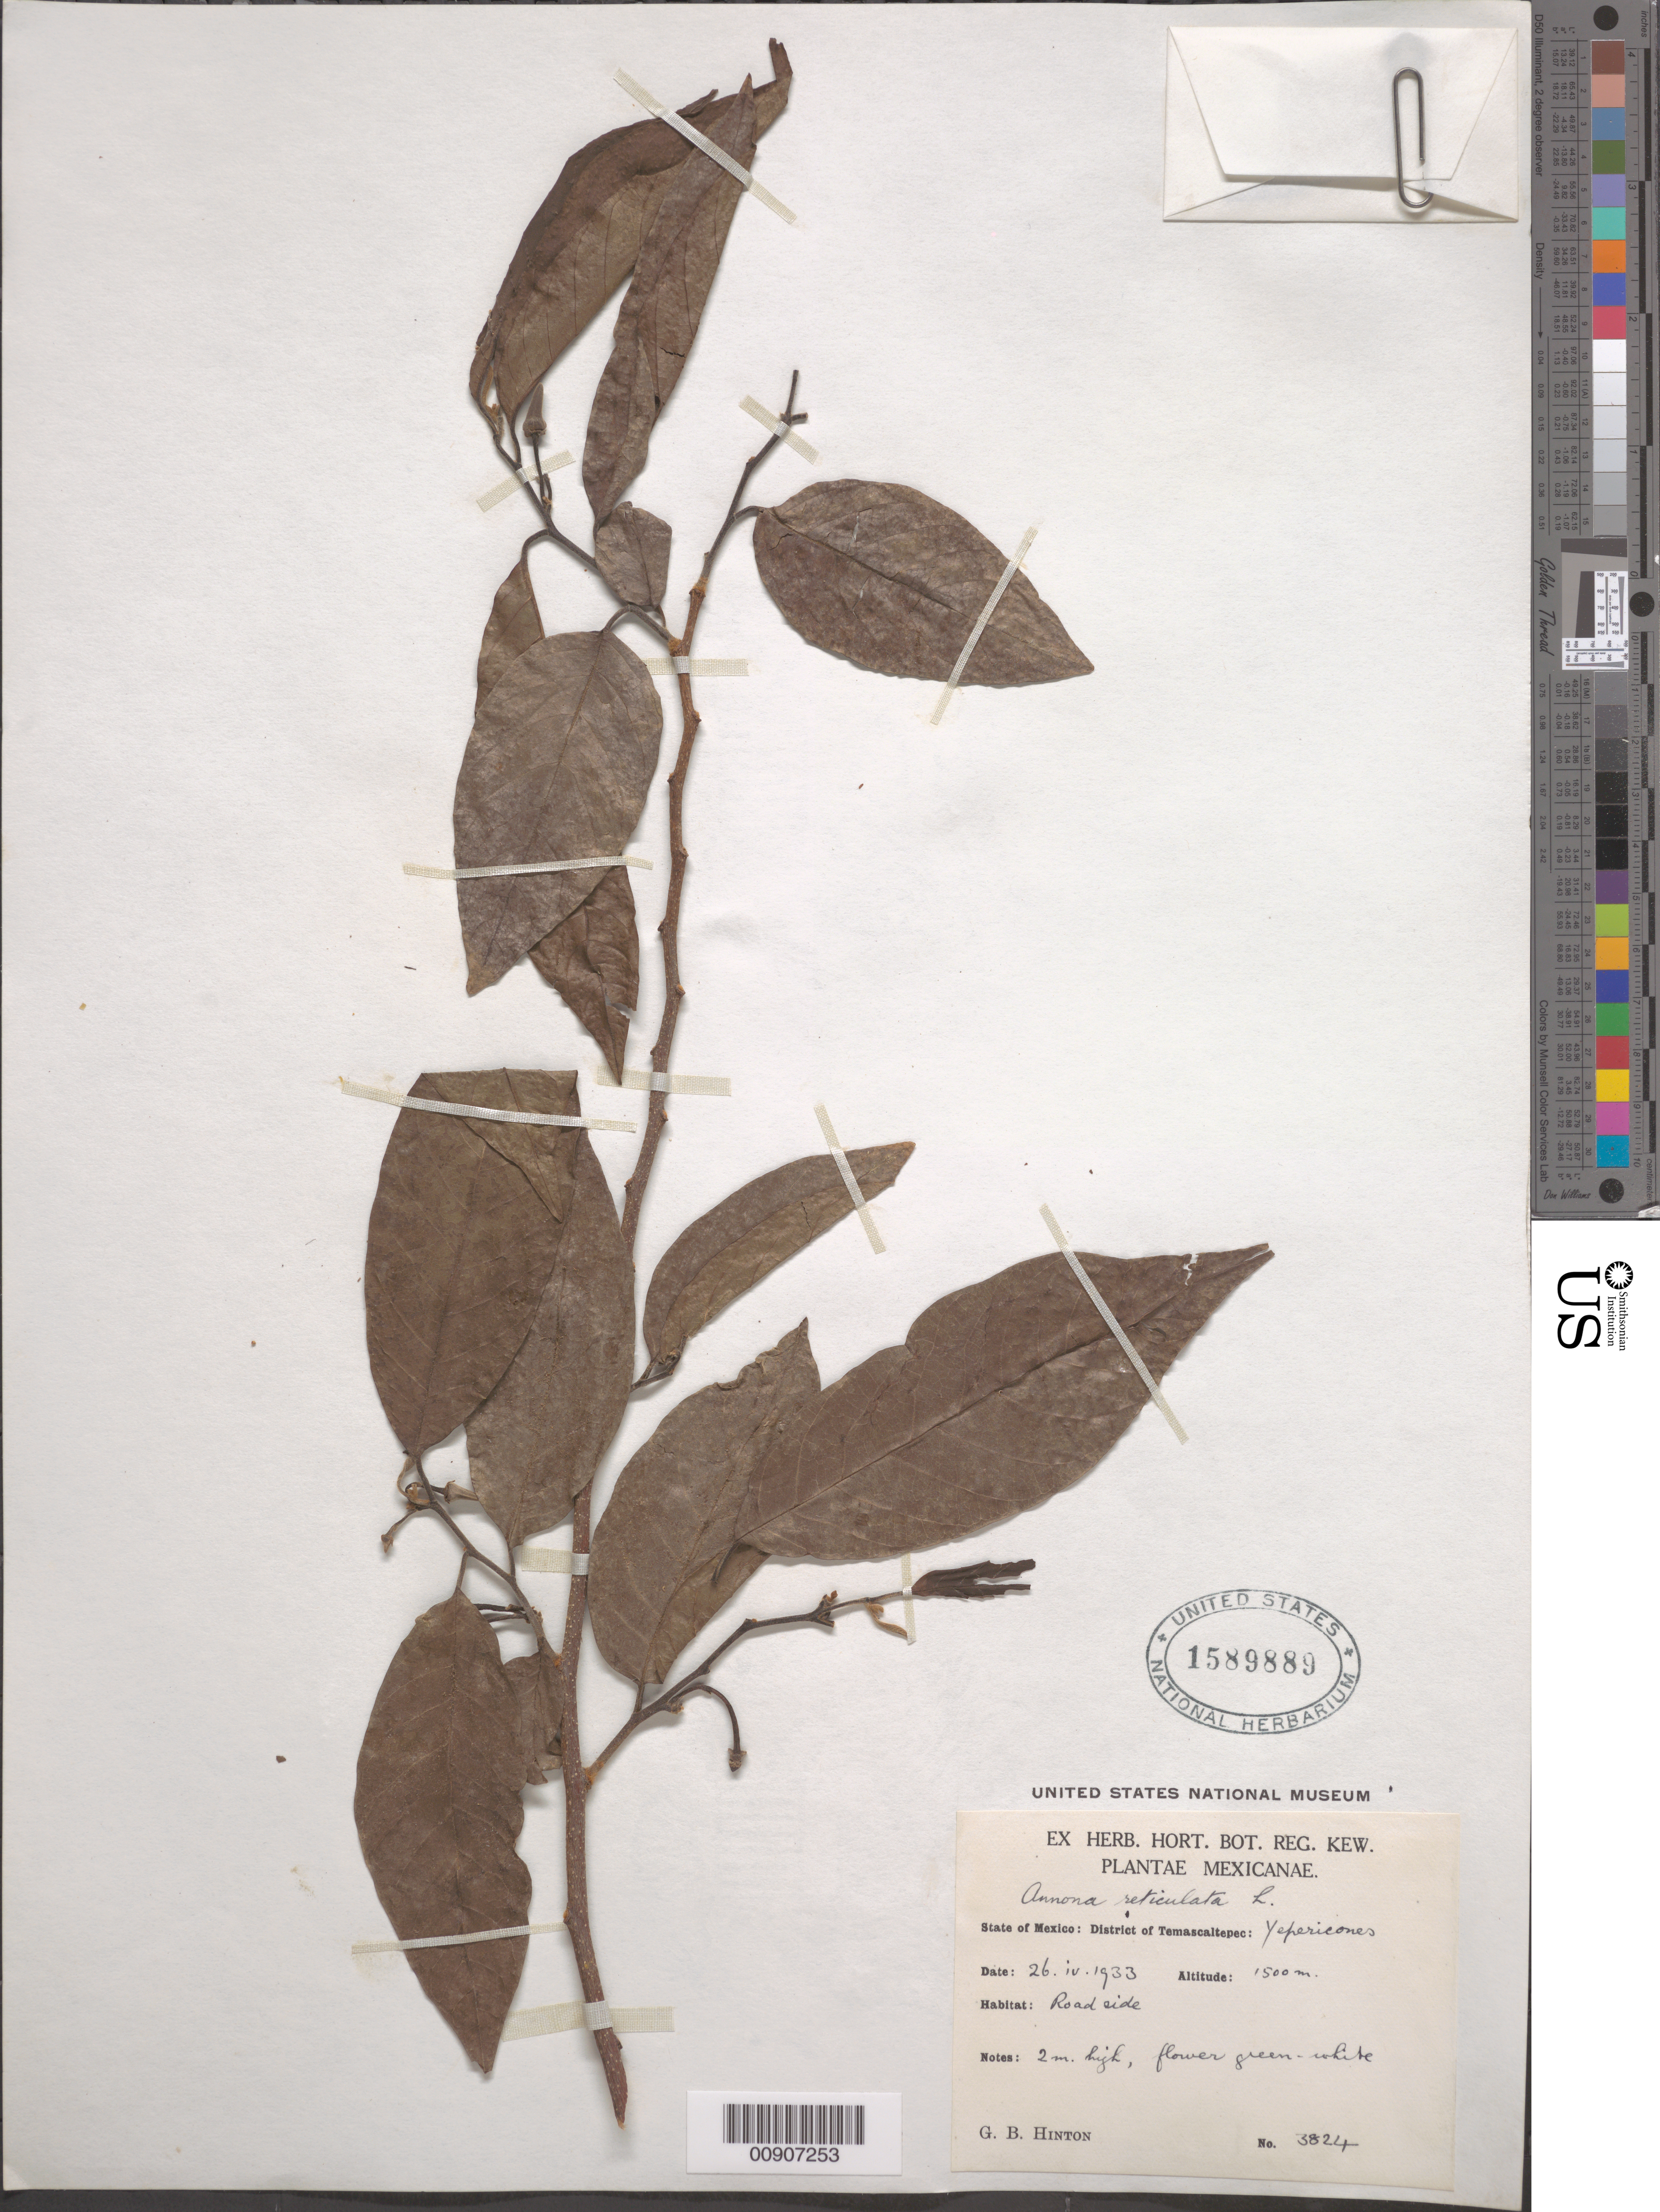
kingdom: Plantae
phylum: Tracheophyta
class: Magnoliopsida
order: Magnoliales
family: Annonaceae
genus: Annona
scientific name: Annona reticulata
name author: L.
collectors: G. B. Hinton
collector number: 3824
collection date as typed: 26 Apr 1933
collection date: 1933-04-26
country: Mexico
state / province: México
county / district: Temascaltepec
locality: State of Mexico: District of Temascaltepec: Yepericones.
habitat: Roadside.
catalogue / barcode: US 1589889